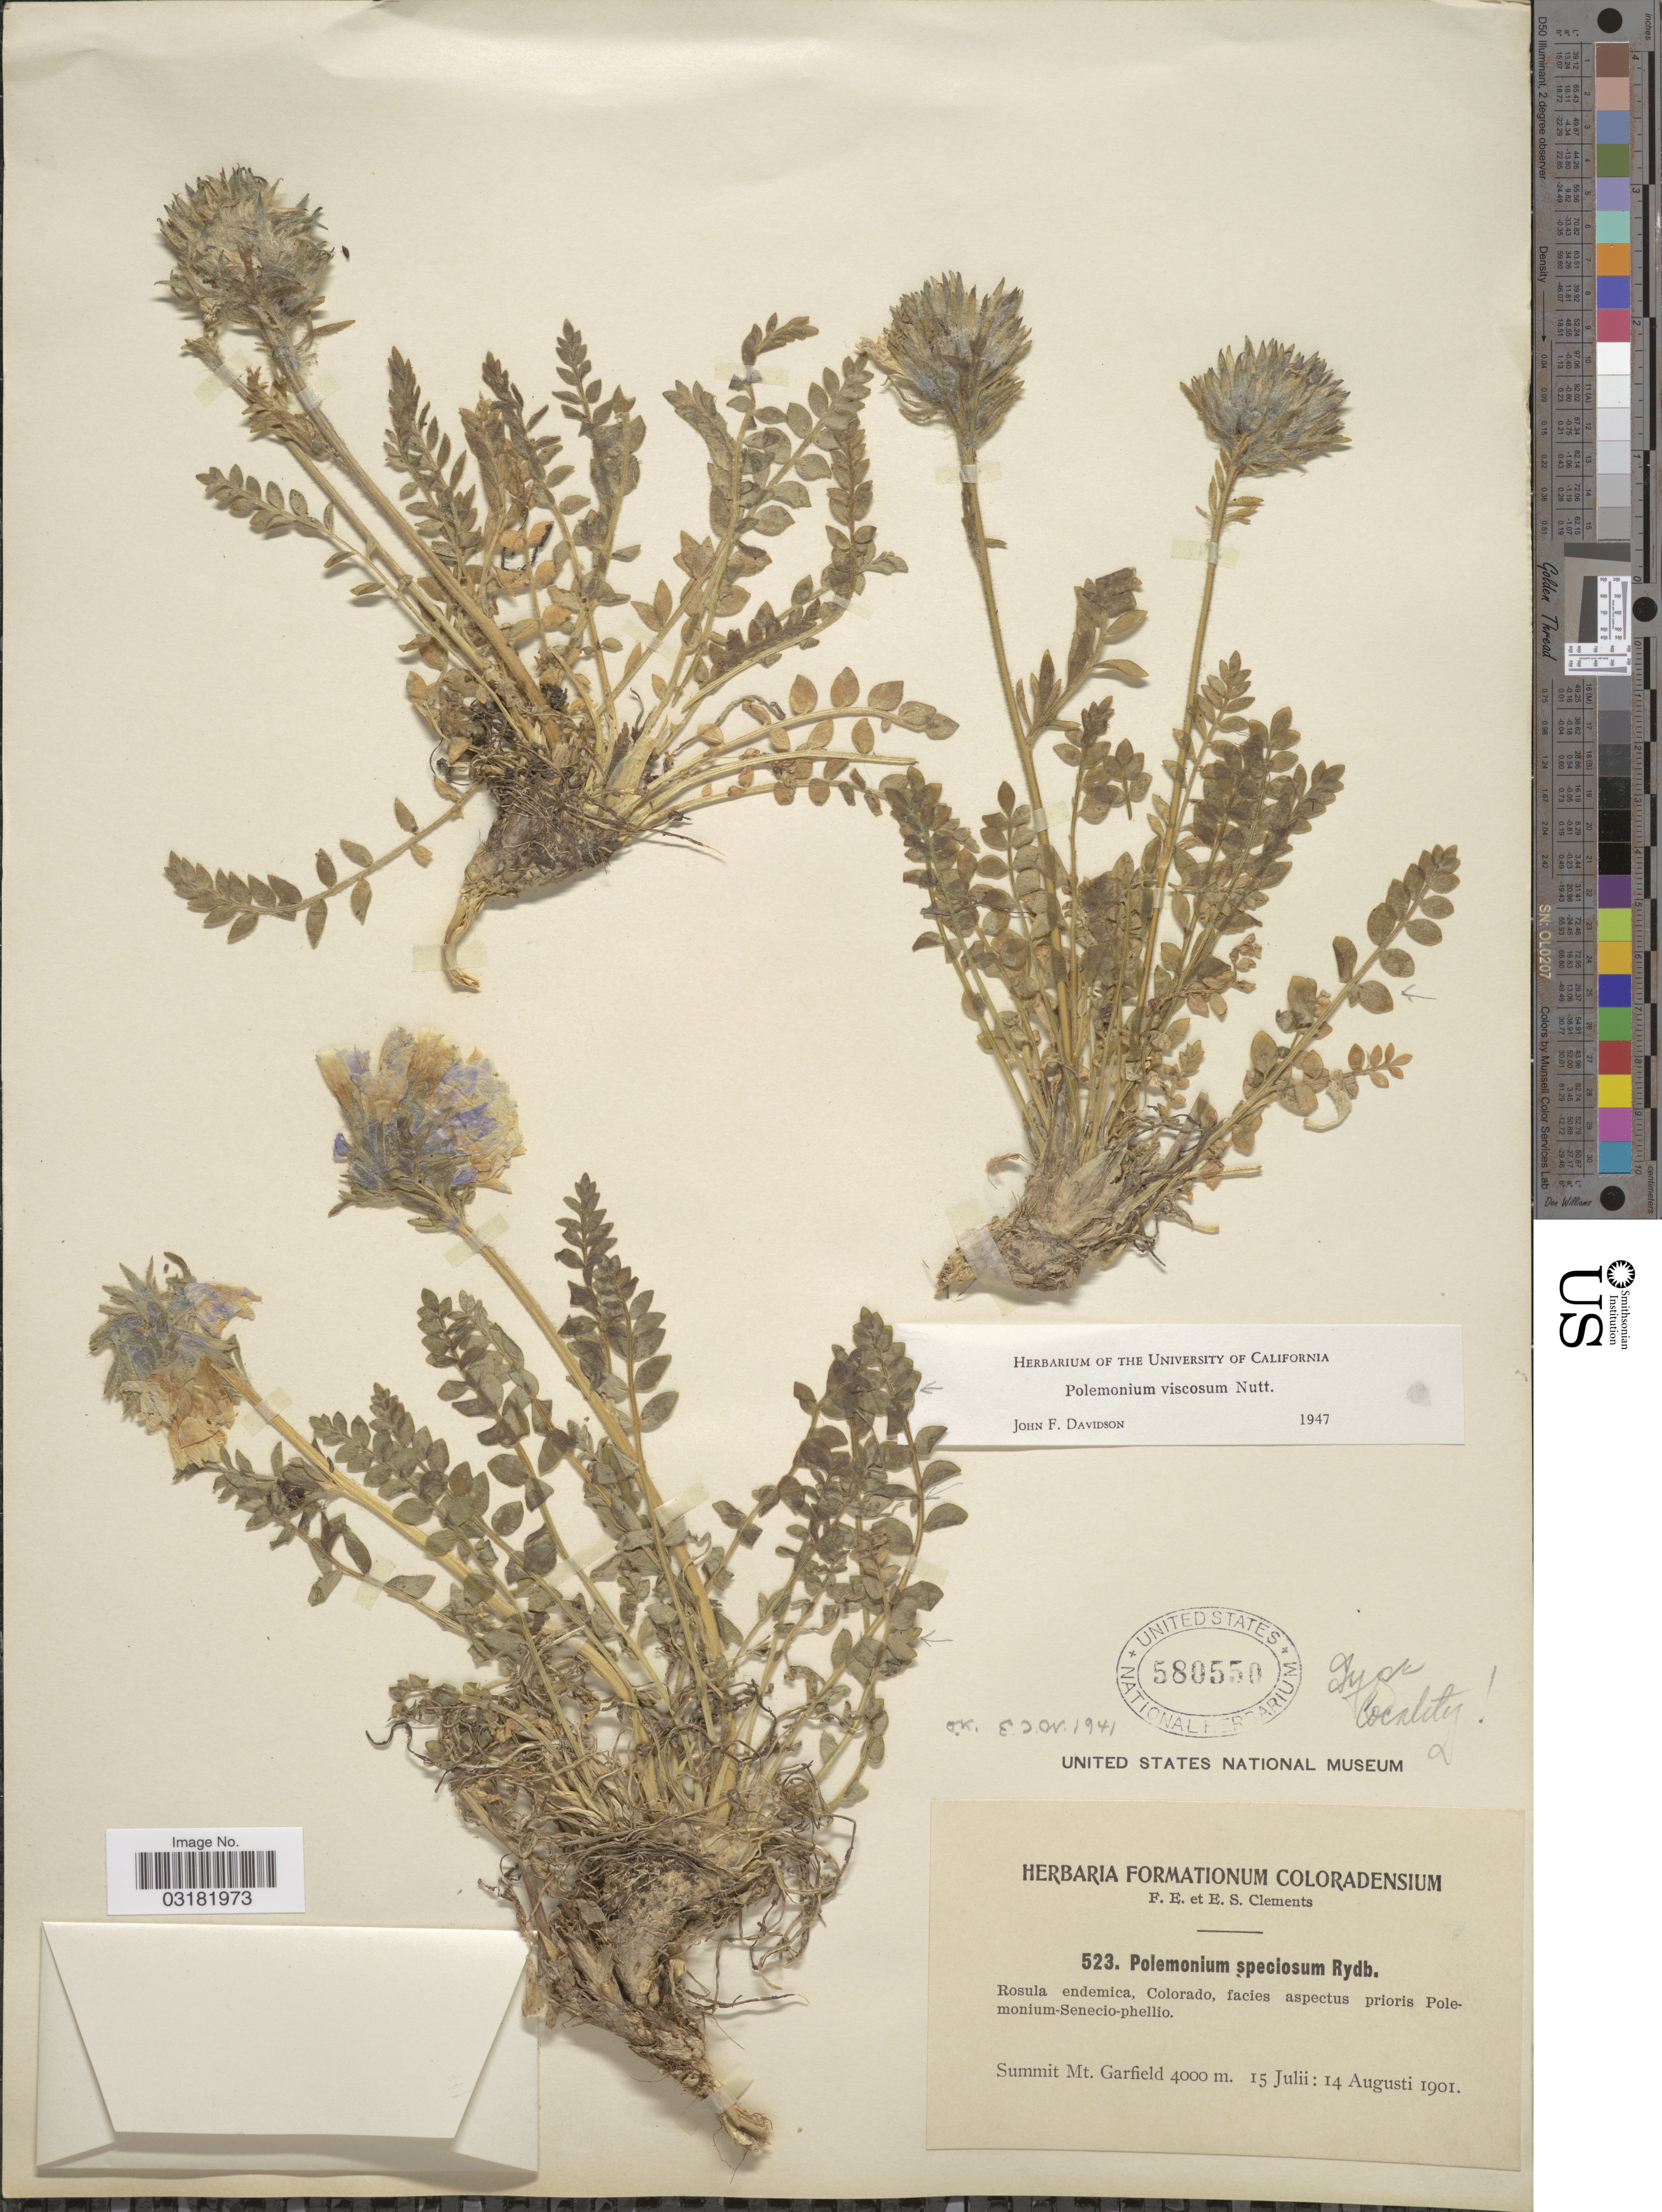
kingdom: Plantae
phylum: Tracheophyta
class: Magnoliopsida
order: Ericales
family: Polemoniaceae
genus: Polemonium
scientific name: Polemonium viscosum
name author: Nutt.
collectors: F. E. Clements & E. S. Clements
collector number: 523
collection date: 1901-07-15/1901-08-14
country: United States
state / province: Colorado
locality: Summit Mt. Garfield.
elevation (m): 4000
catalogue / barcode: US 580550